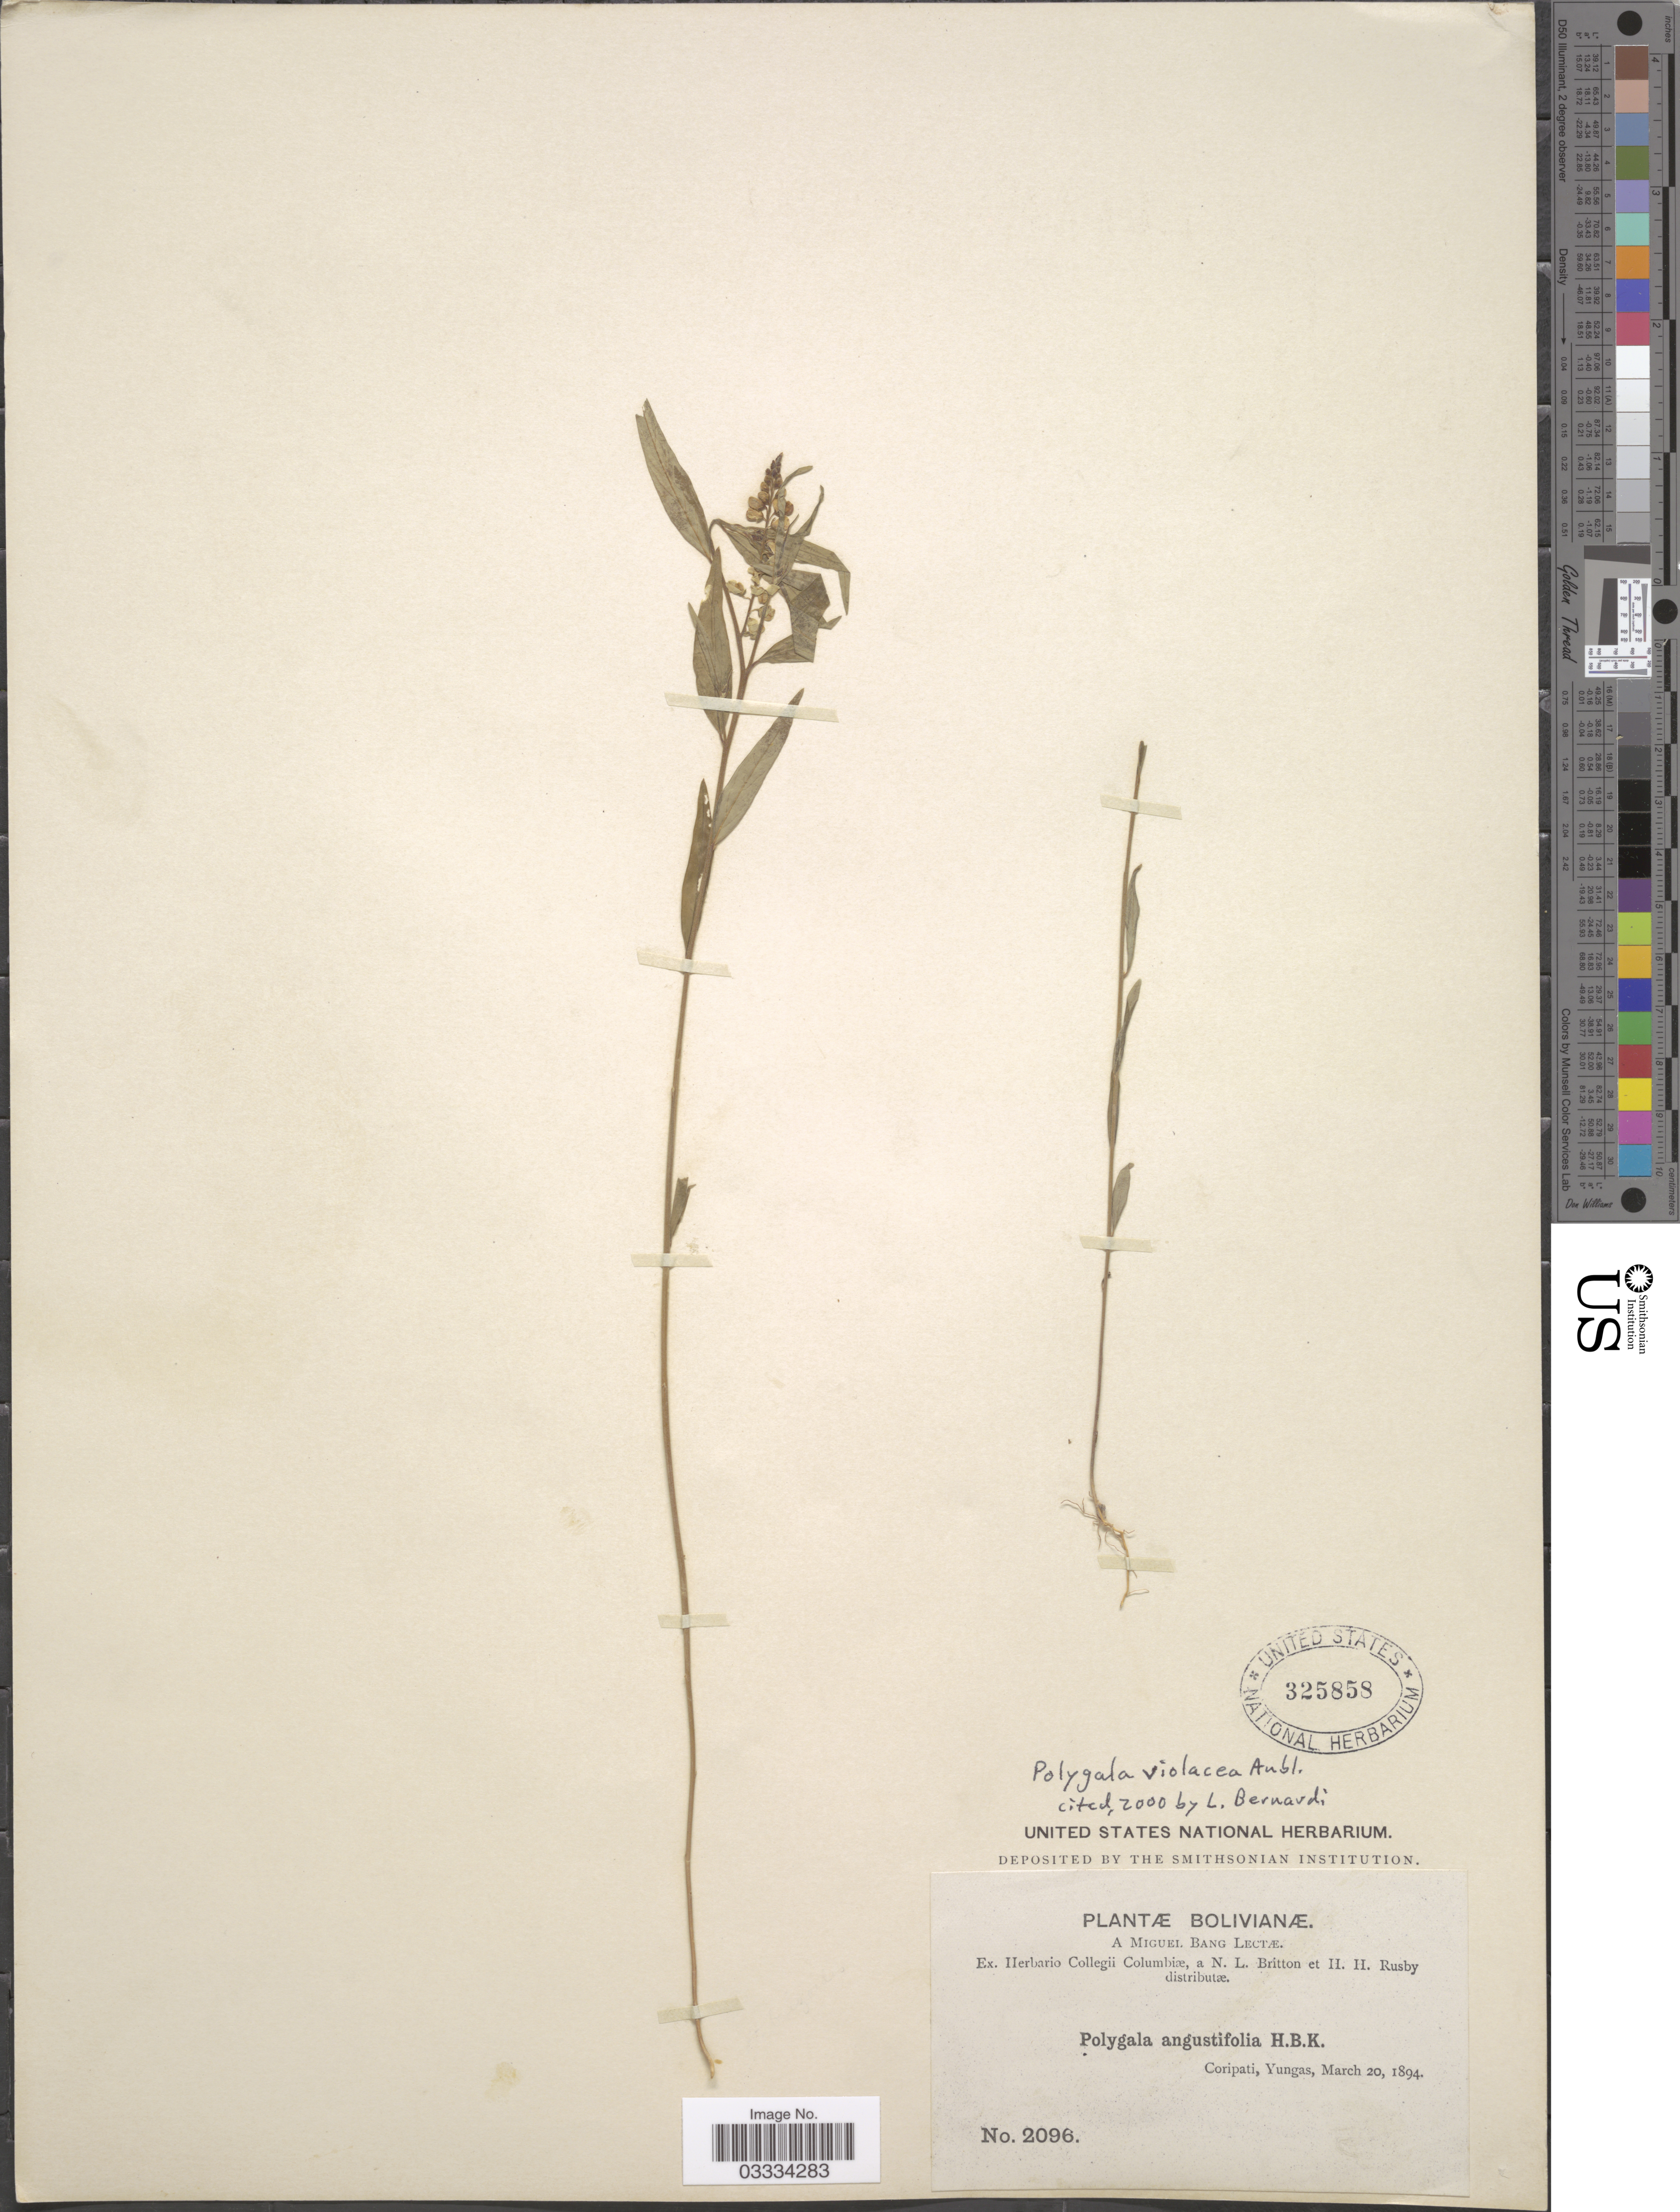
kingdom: Plantae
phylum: Tracheophyta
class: Magnoliopsida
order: Fabales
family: Polygalaceae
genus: Asemeia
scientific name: Asemeia violacea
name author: (Aubl.) J.F.B. Pastore & J.R. Abbott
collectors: M. Bang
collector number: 2096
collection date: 1894-03-20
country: Bolivia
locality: Coripati. Yungas.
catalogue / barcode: US 325858